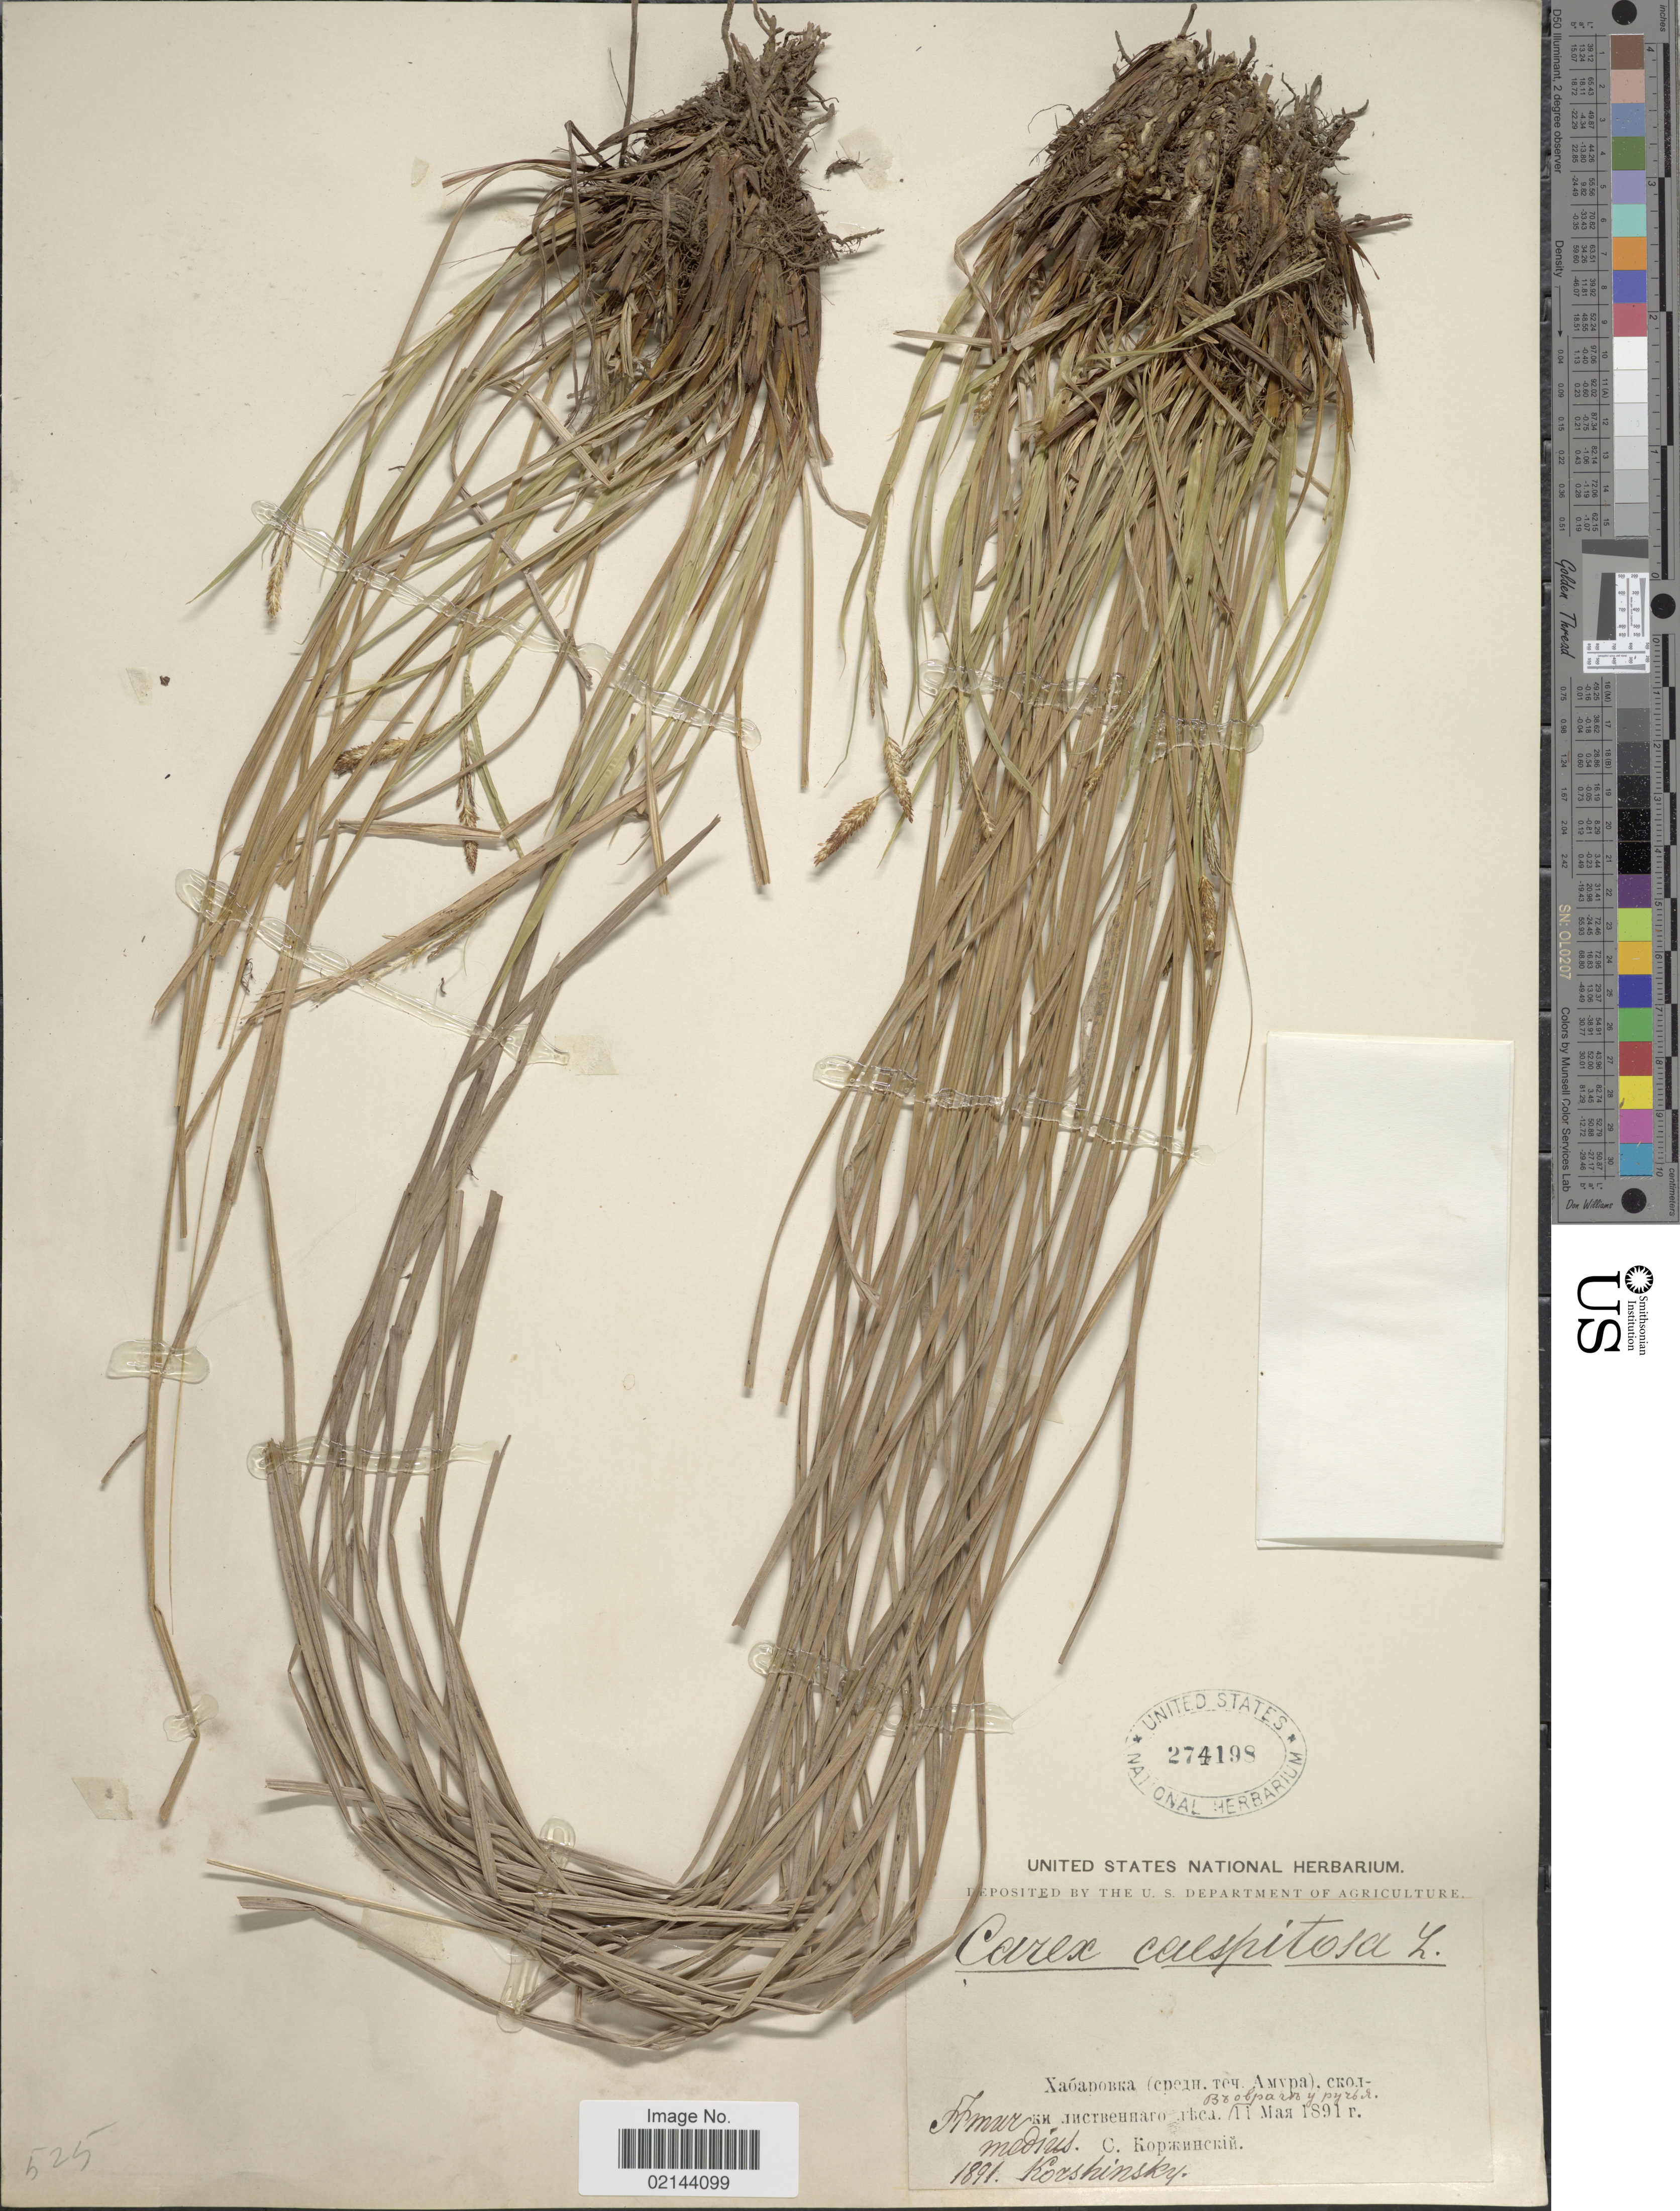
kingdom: Plantae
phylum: Tracheophyta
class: Liliopsida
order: Poales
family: Cyperaceae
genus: Carex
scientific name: Carex cespitosa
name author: L.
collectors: Korshinsky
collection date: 1891-05-11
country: Russian Federation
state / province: Khabarovsk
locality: Khabarovka (now Khabarovsk), Amur river.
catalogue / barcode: US 274198